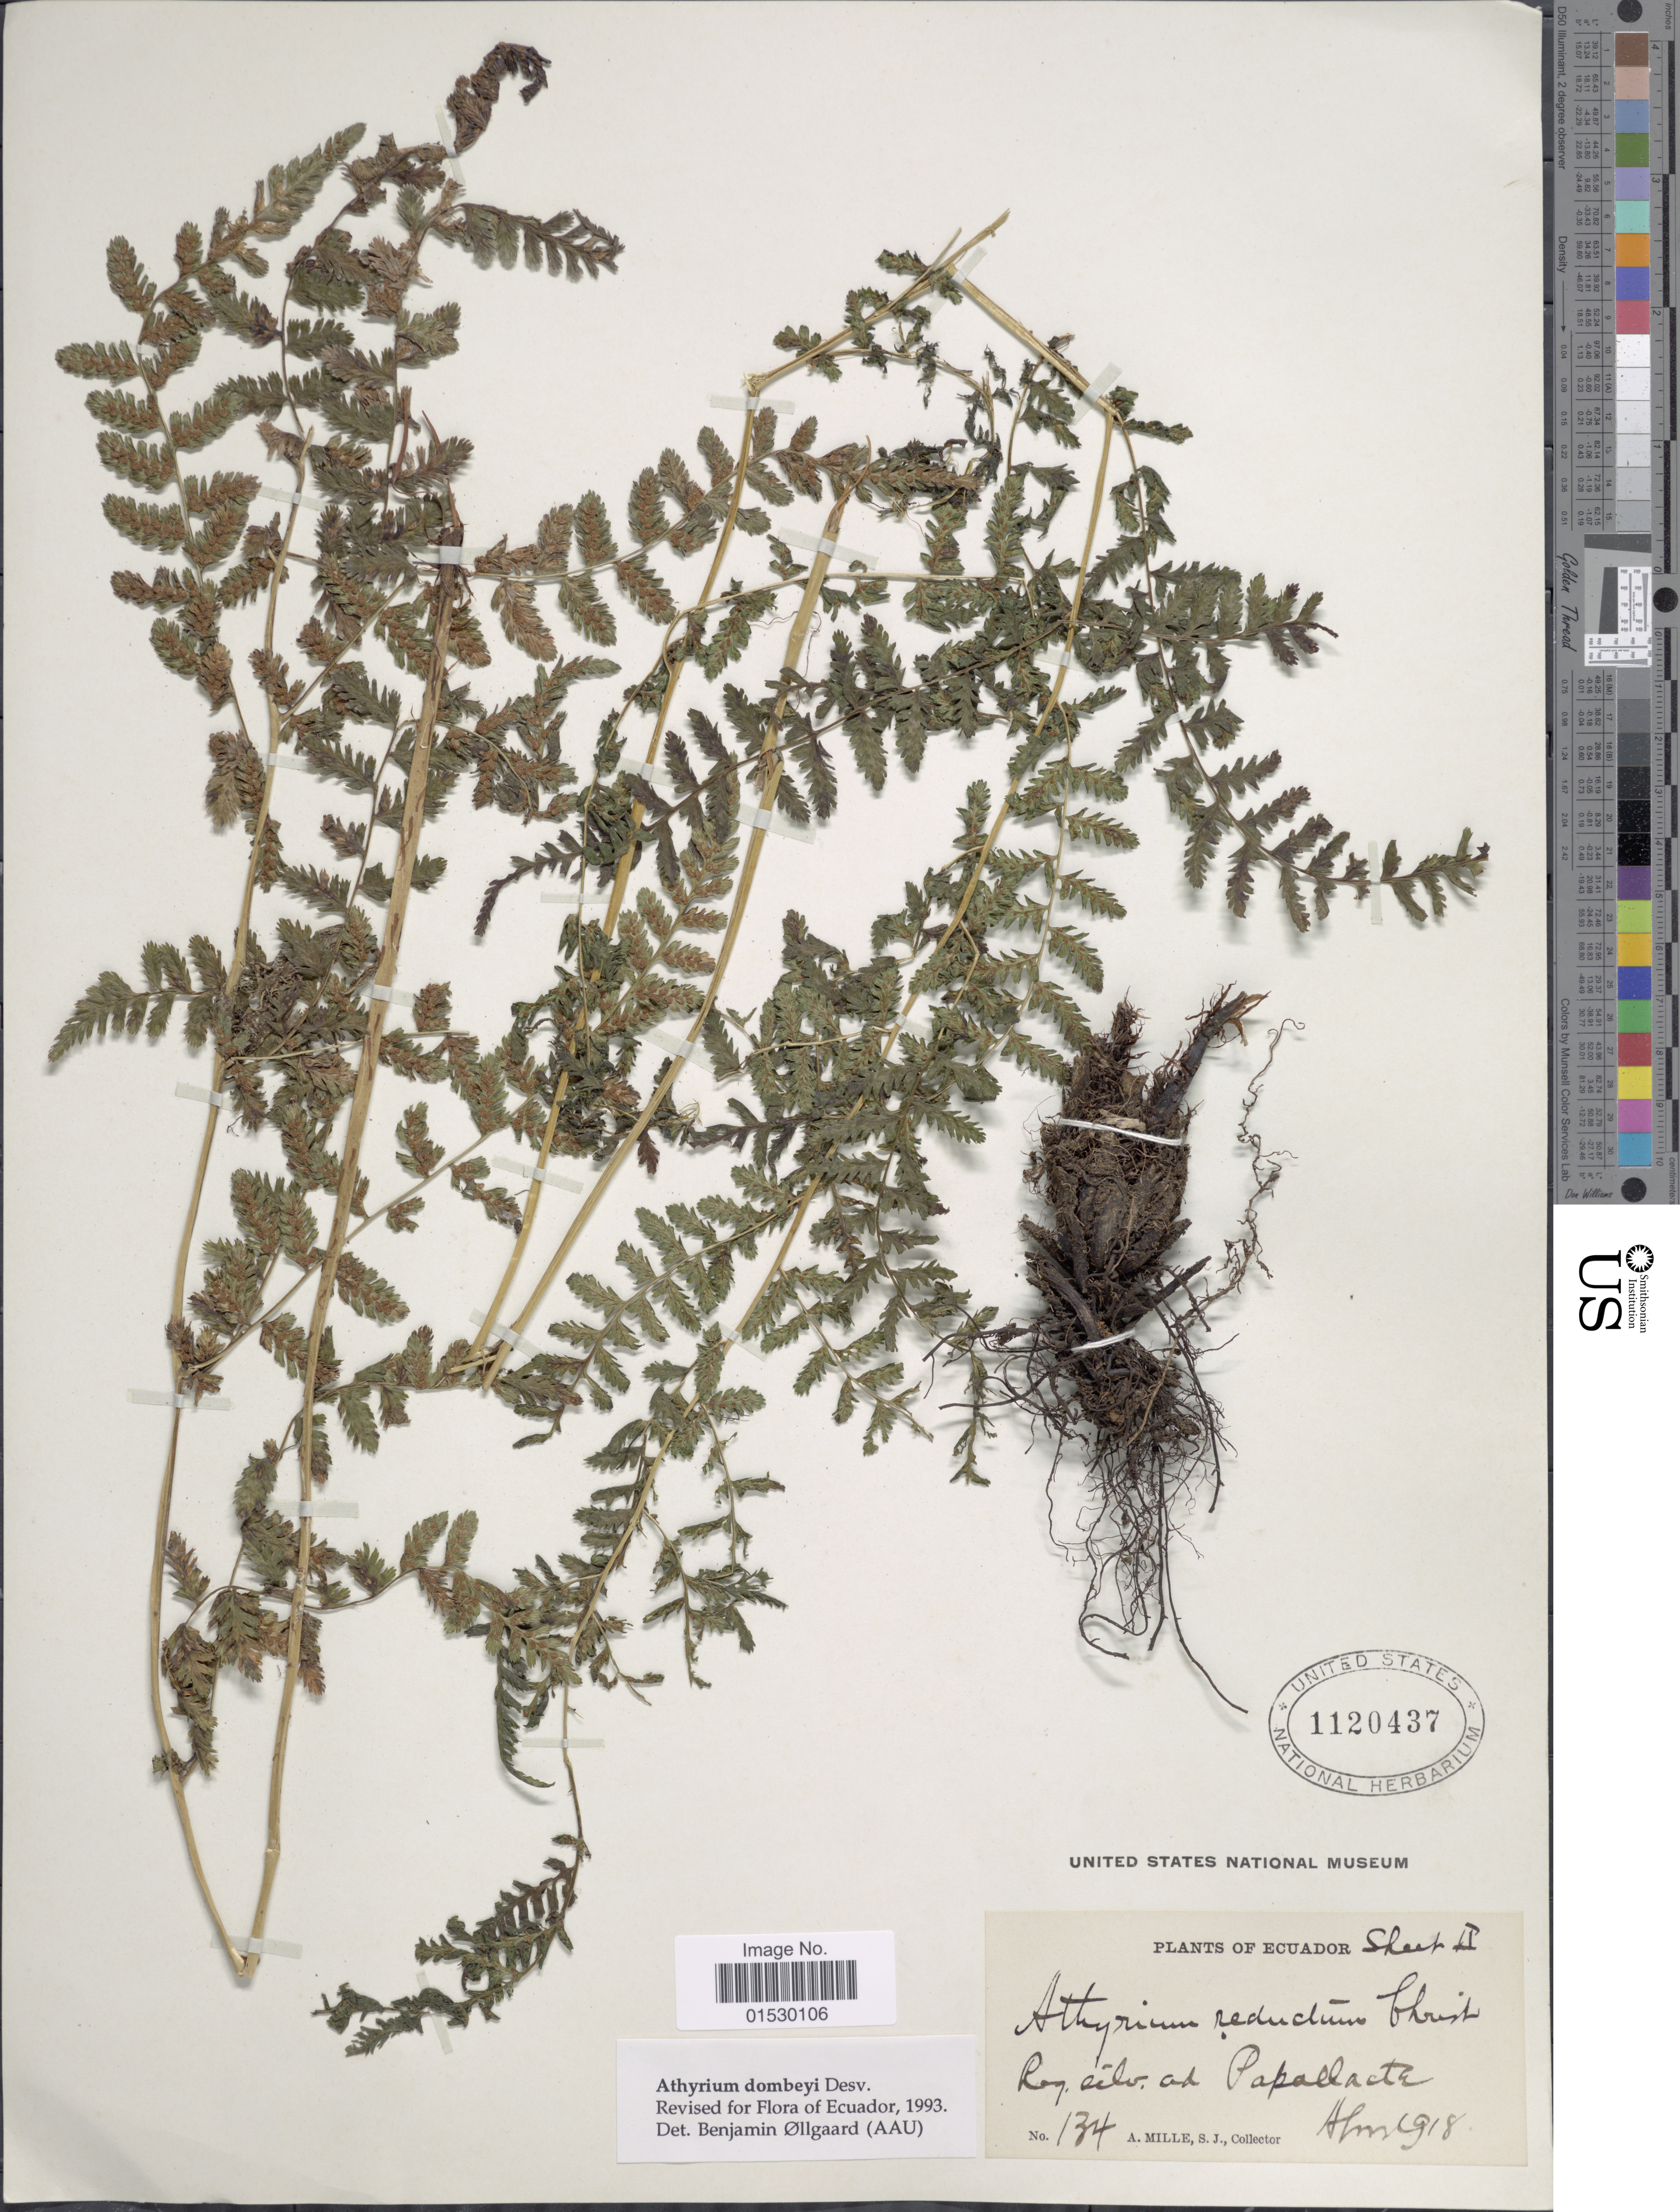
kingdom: Plantae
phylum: Tracheophyta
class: Polypodiopsida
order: Polypodiales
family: Athyriaceae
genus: Athyrium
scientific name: Athyrium dombei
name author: (Desv.) C. Chr.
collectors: A. Mille & S. Mille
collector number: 134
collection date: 1918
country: Ecuador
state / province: Napo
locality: Reg. silv. ad. Papallacta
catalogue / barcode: US 1120437